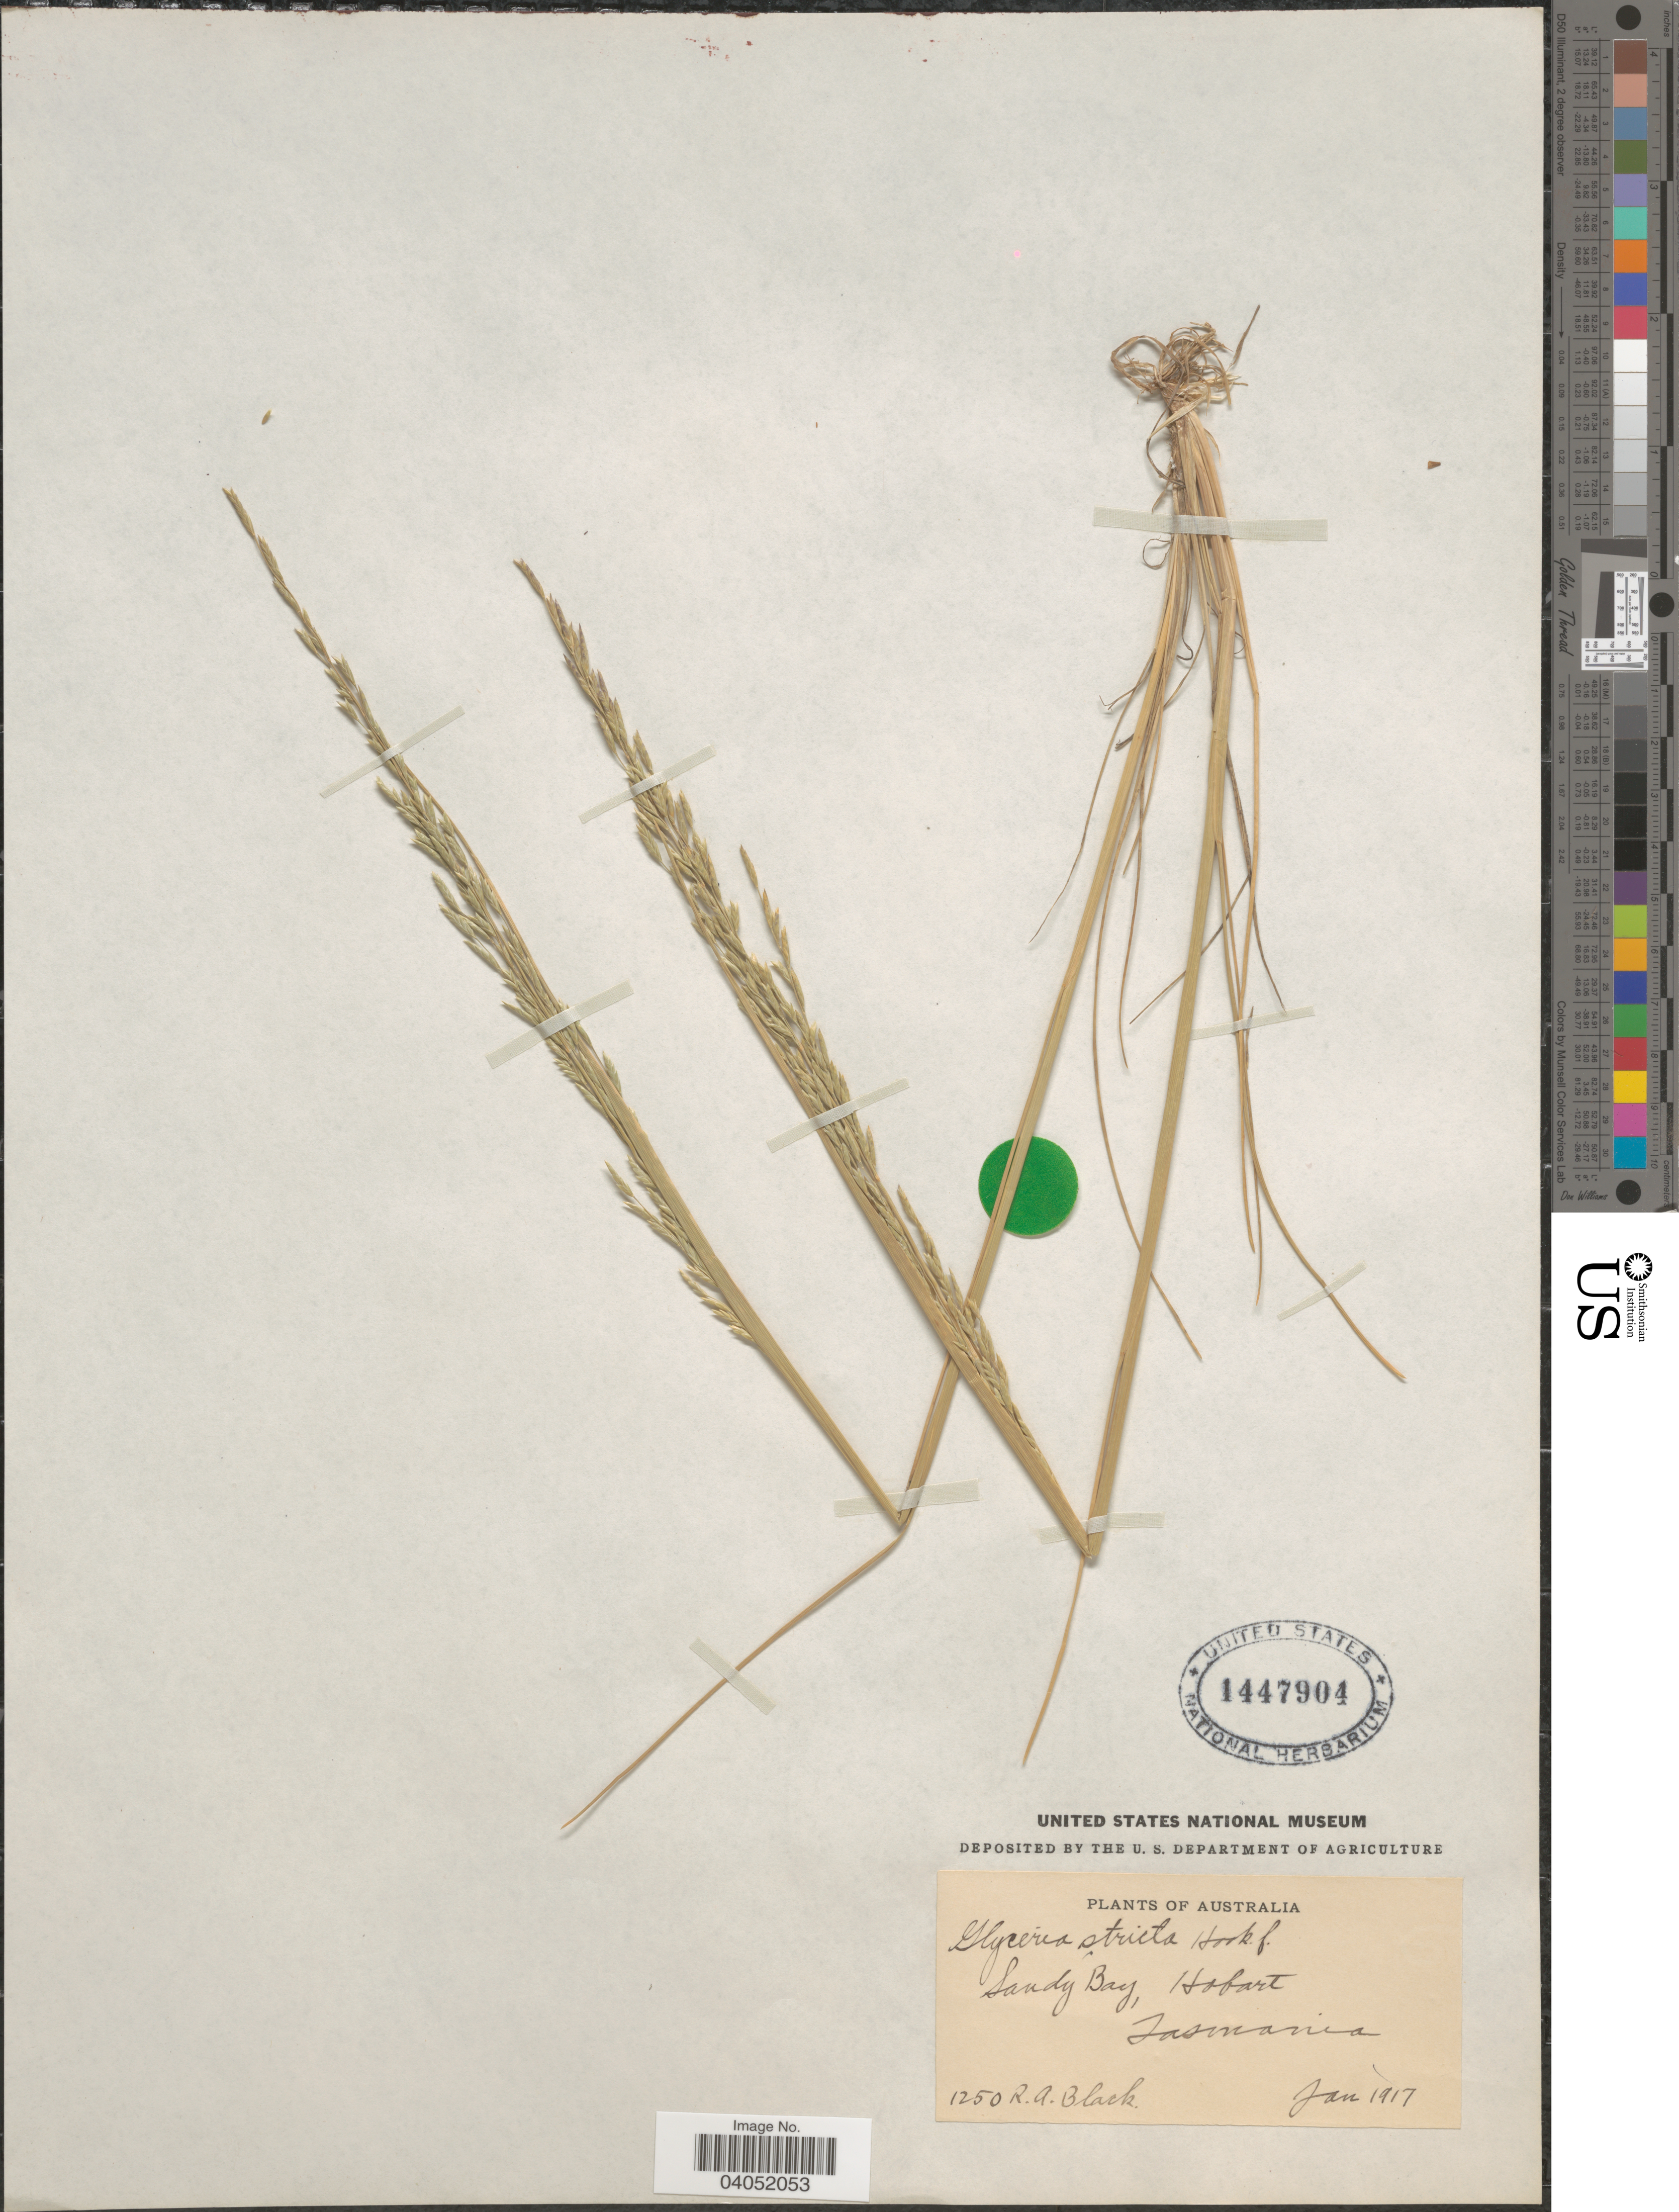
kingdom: Plantae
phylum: Tracheophyta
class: Liliopsida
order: Poales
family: Poaceae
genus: Puccinellia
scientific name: Puccinellia stricta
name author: Keng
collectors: R. A. Black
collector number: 1250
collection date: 1917-01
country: Australia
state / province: Tasmania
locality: Sandy Bay, Hobart.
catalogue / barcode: US 1447904